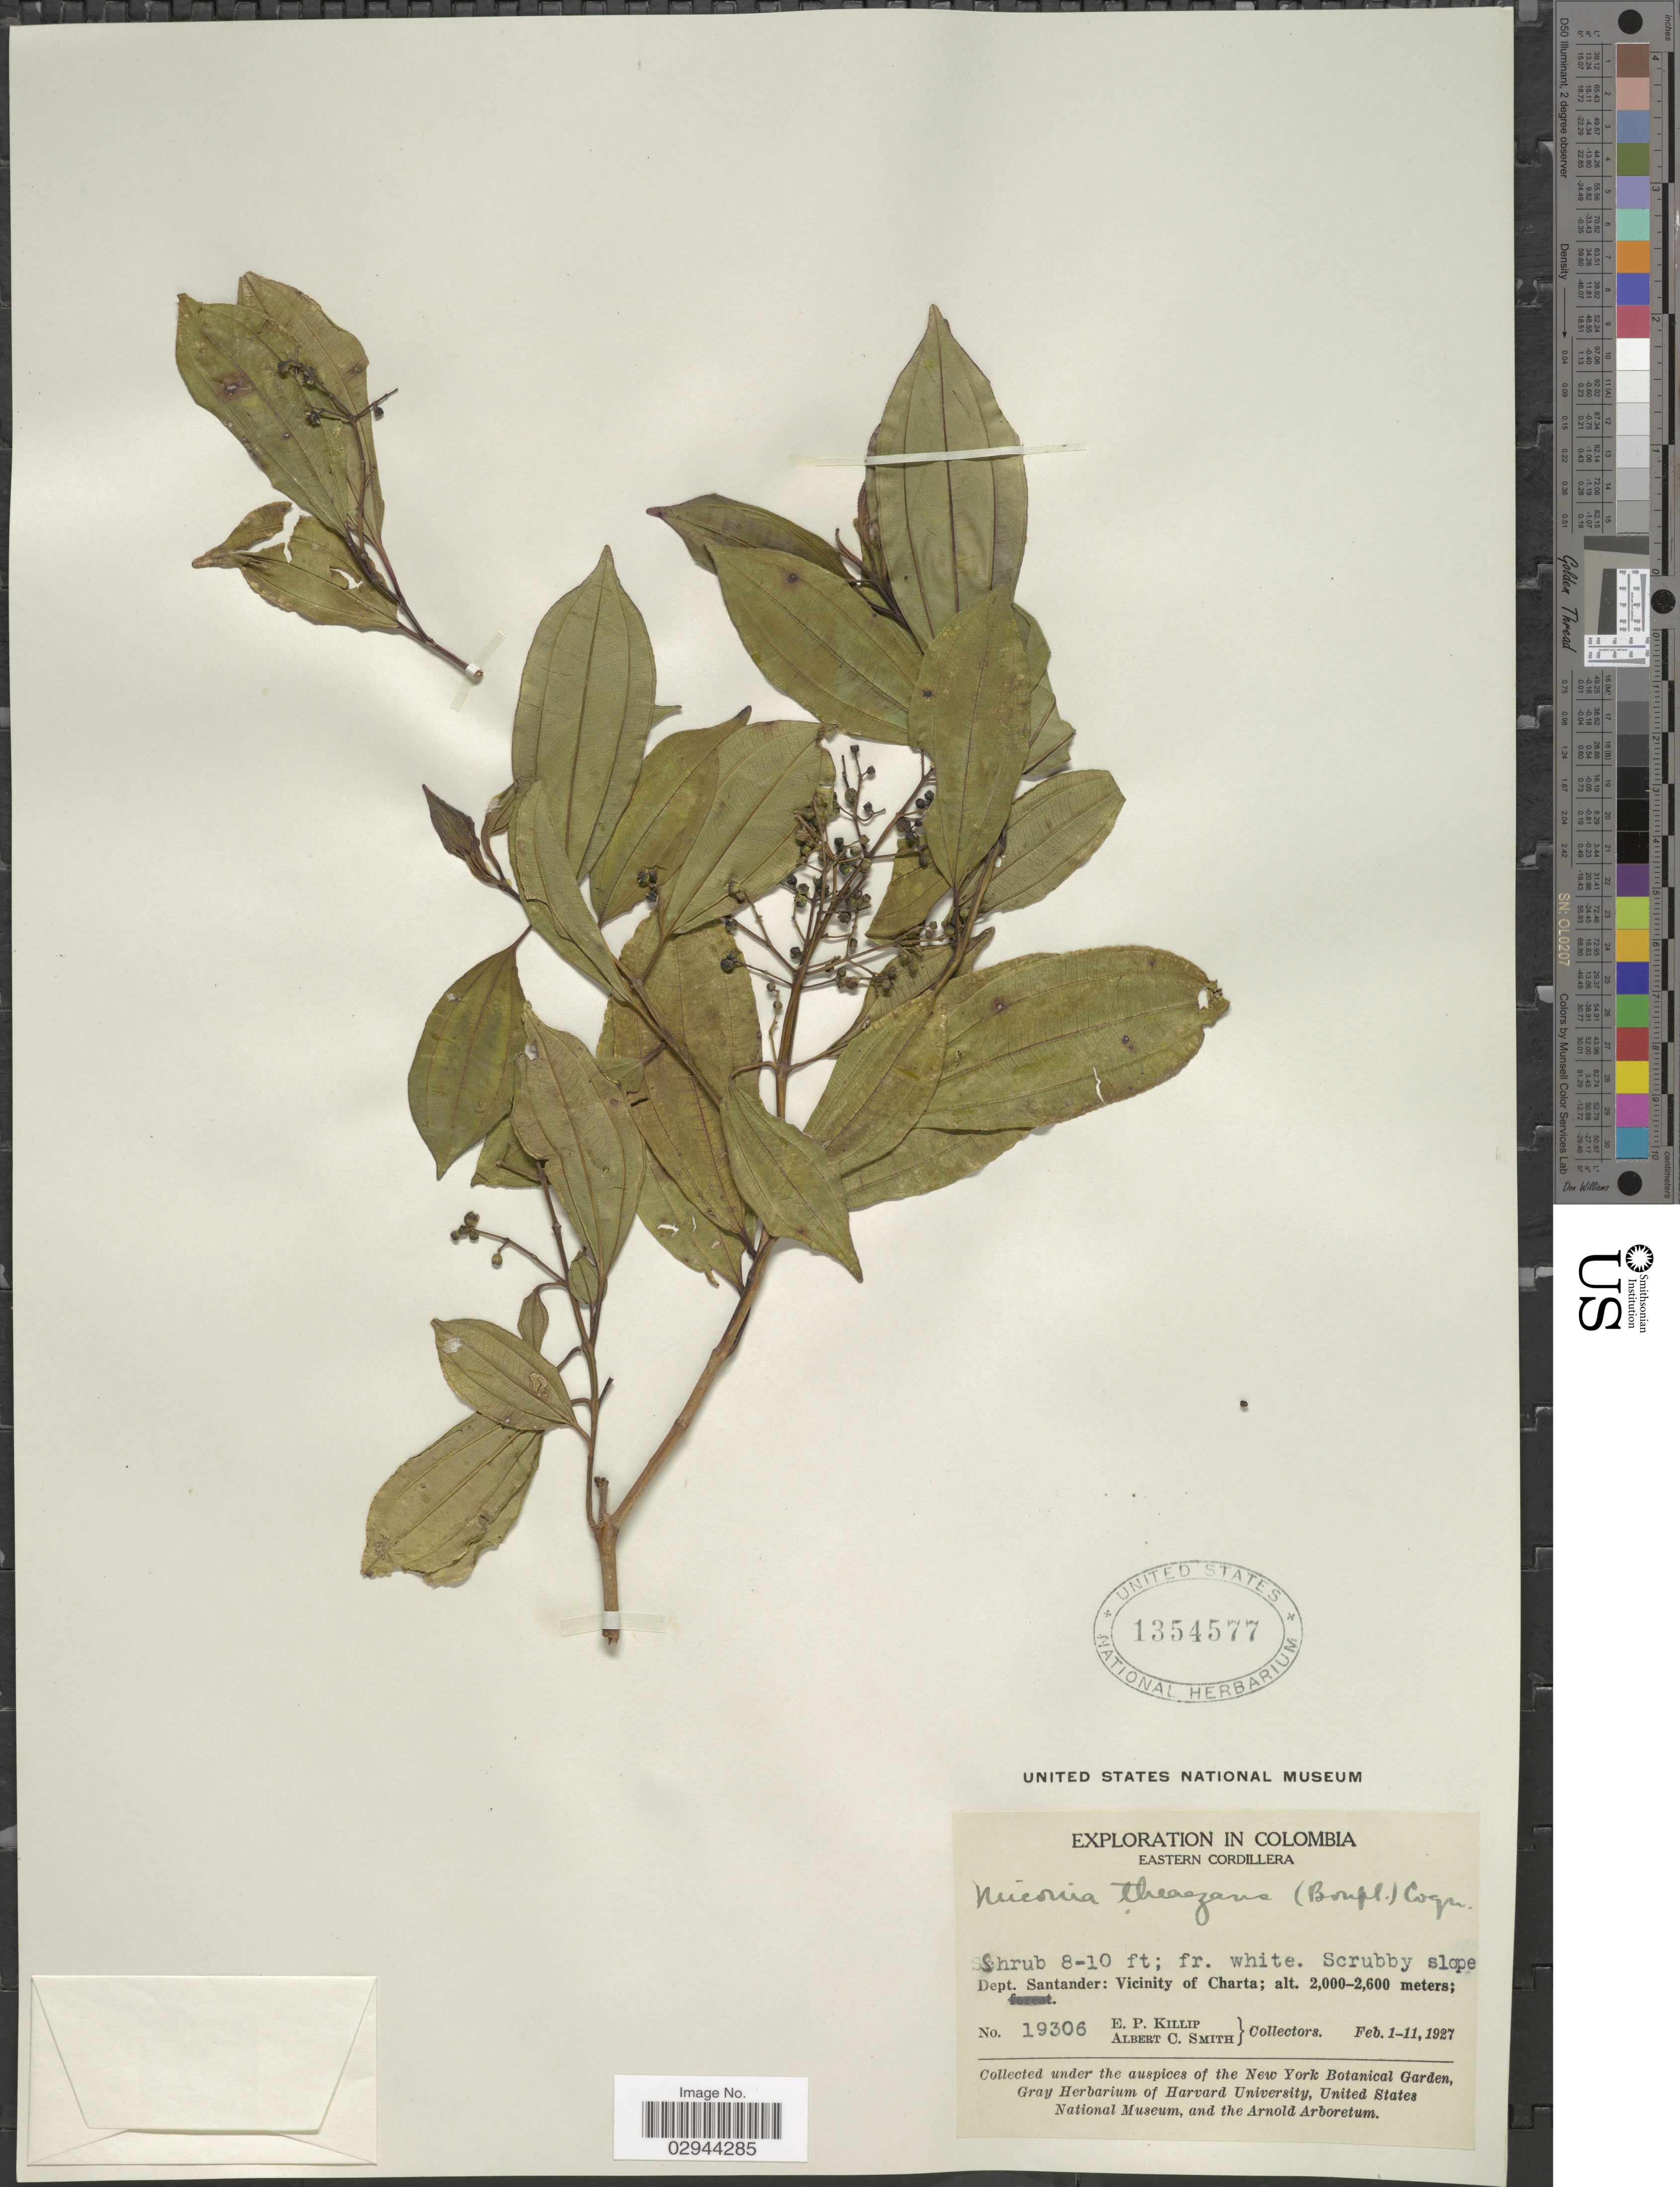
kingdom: Plantae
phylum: Tracheophyta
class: Magnoliopsida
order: Myrtales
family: Melastomataceae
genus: Miconia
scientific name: Miconia theizans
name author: (Bonpl.) Cogn.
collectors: E. P. Killip & A. C. Smith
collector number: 19306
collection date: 1927-02-01/1927-02-11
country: Colombia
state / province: Santander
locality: Eastern Cordillera, Dept. Santander, Vicinity of Charta.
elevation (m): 2000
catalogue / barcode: US 1354577